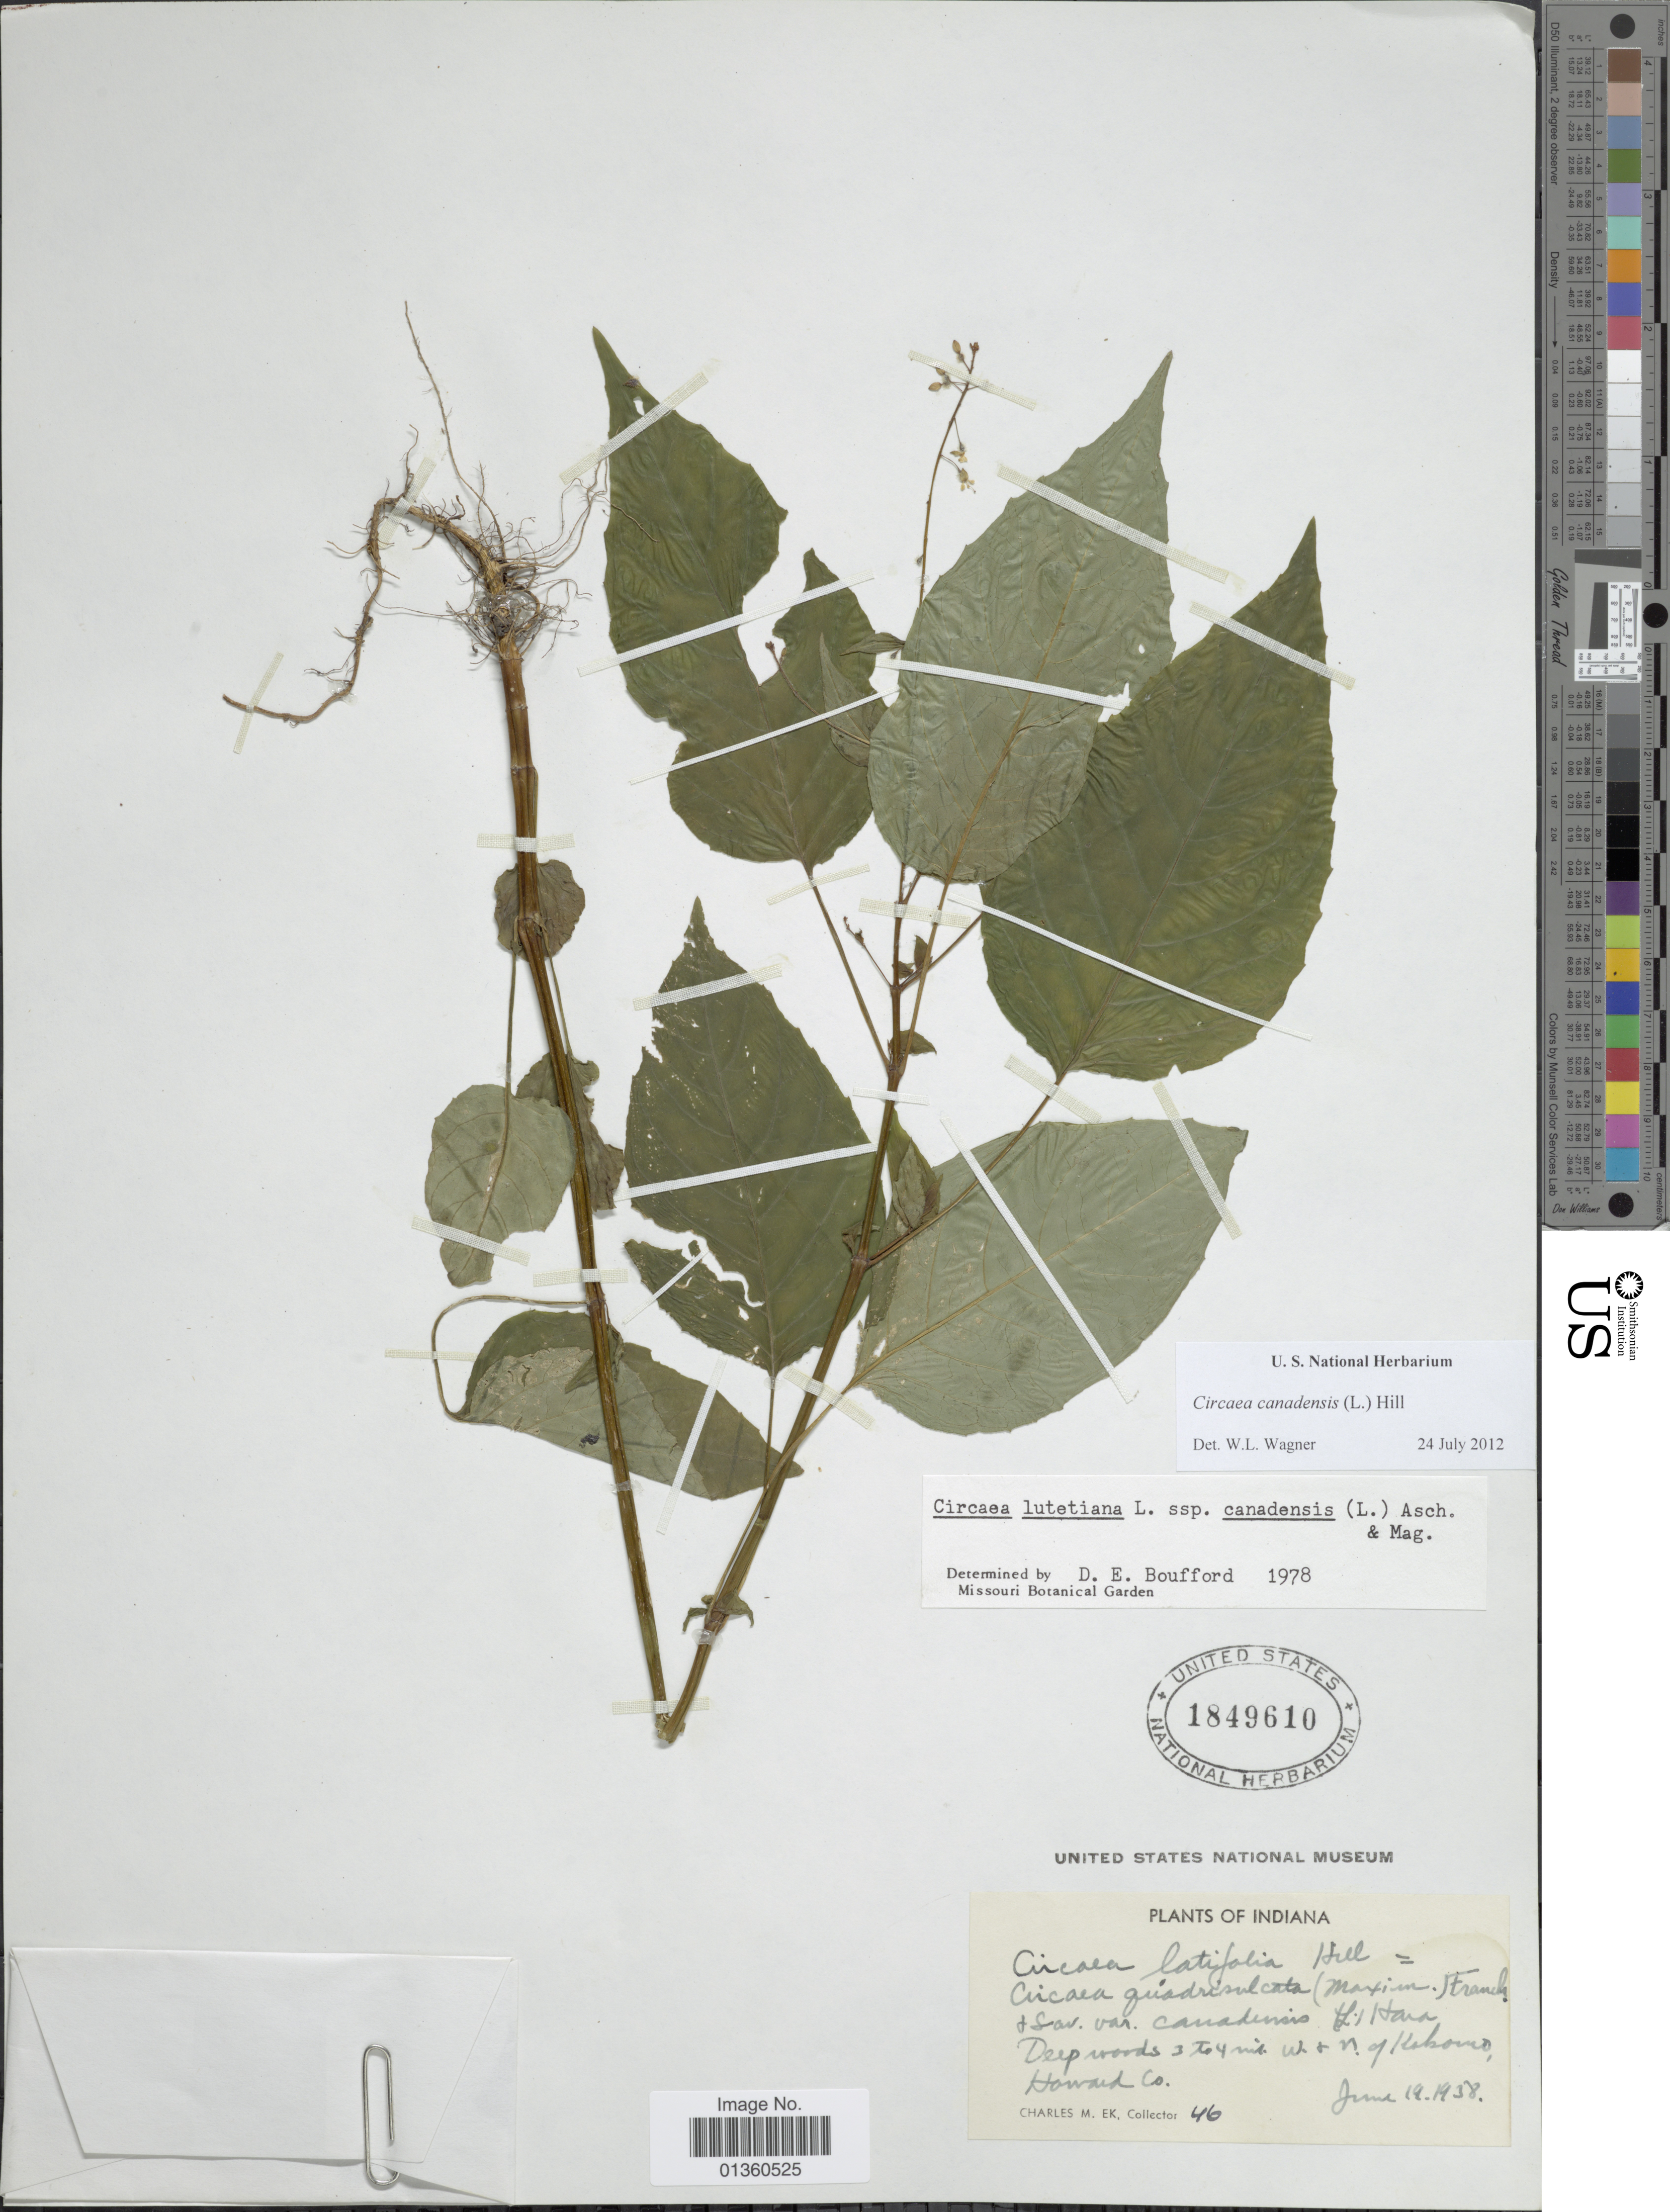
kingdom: Plantae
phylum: Tracheophyta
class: Magnoliopsida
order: Myrtales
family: Onagraceae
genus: Circaea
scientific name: Circaea canadensis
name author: (L.) Hill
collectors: C. Ek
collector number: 46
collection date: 1958-06-19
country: United States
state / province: Indiana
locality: Deep woods 3 to 4 mi. W. + N. of Kabomo, Howard Co.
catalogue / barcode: US 1849610